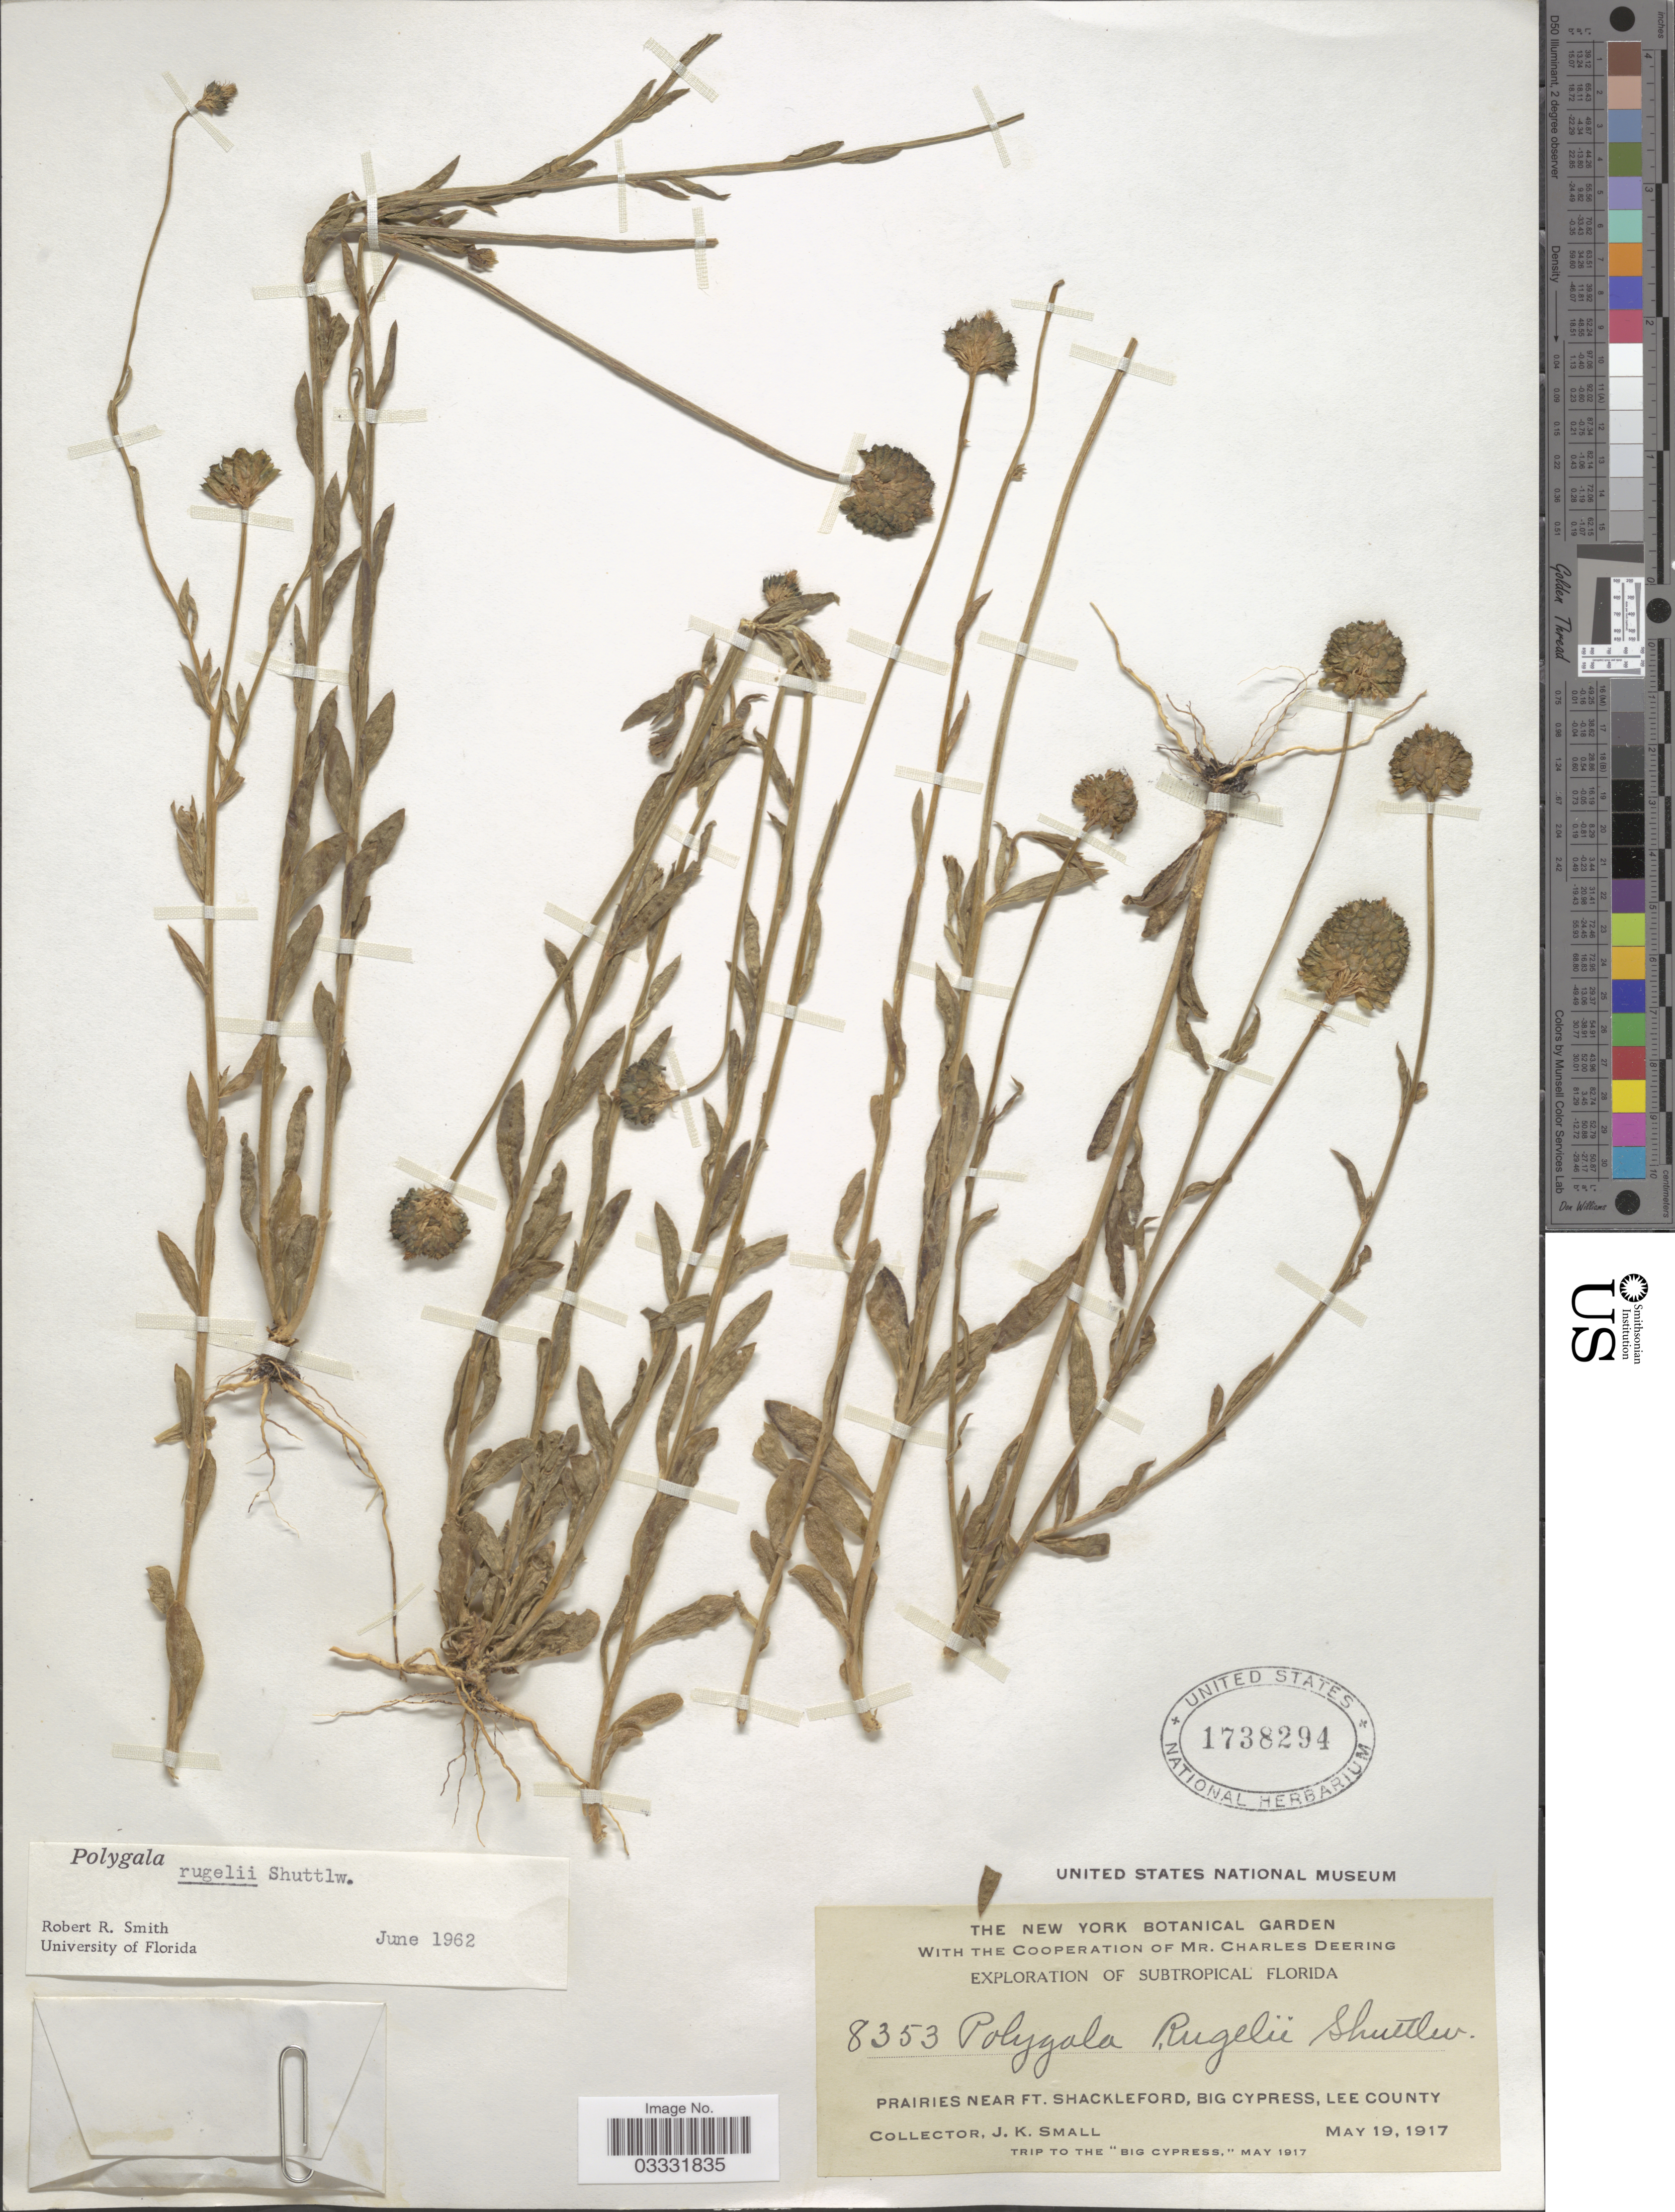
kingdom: Plantae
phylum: Tracheophyta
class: Magnoliopsida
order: Fabales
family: Polygalaceae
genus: Polygala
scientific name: Polygala rugelii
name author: Shuttlew. ex Chapm.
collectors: J. K. Small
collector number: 8353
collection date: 1917-05-19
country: United States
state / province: Florida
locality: Subtropical Florida. Prairies near Ft. Shackleford, Big Cypress, Lee County. "Big Cypress" [unsure placement].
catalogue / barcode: US 1738294